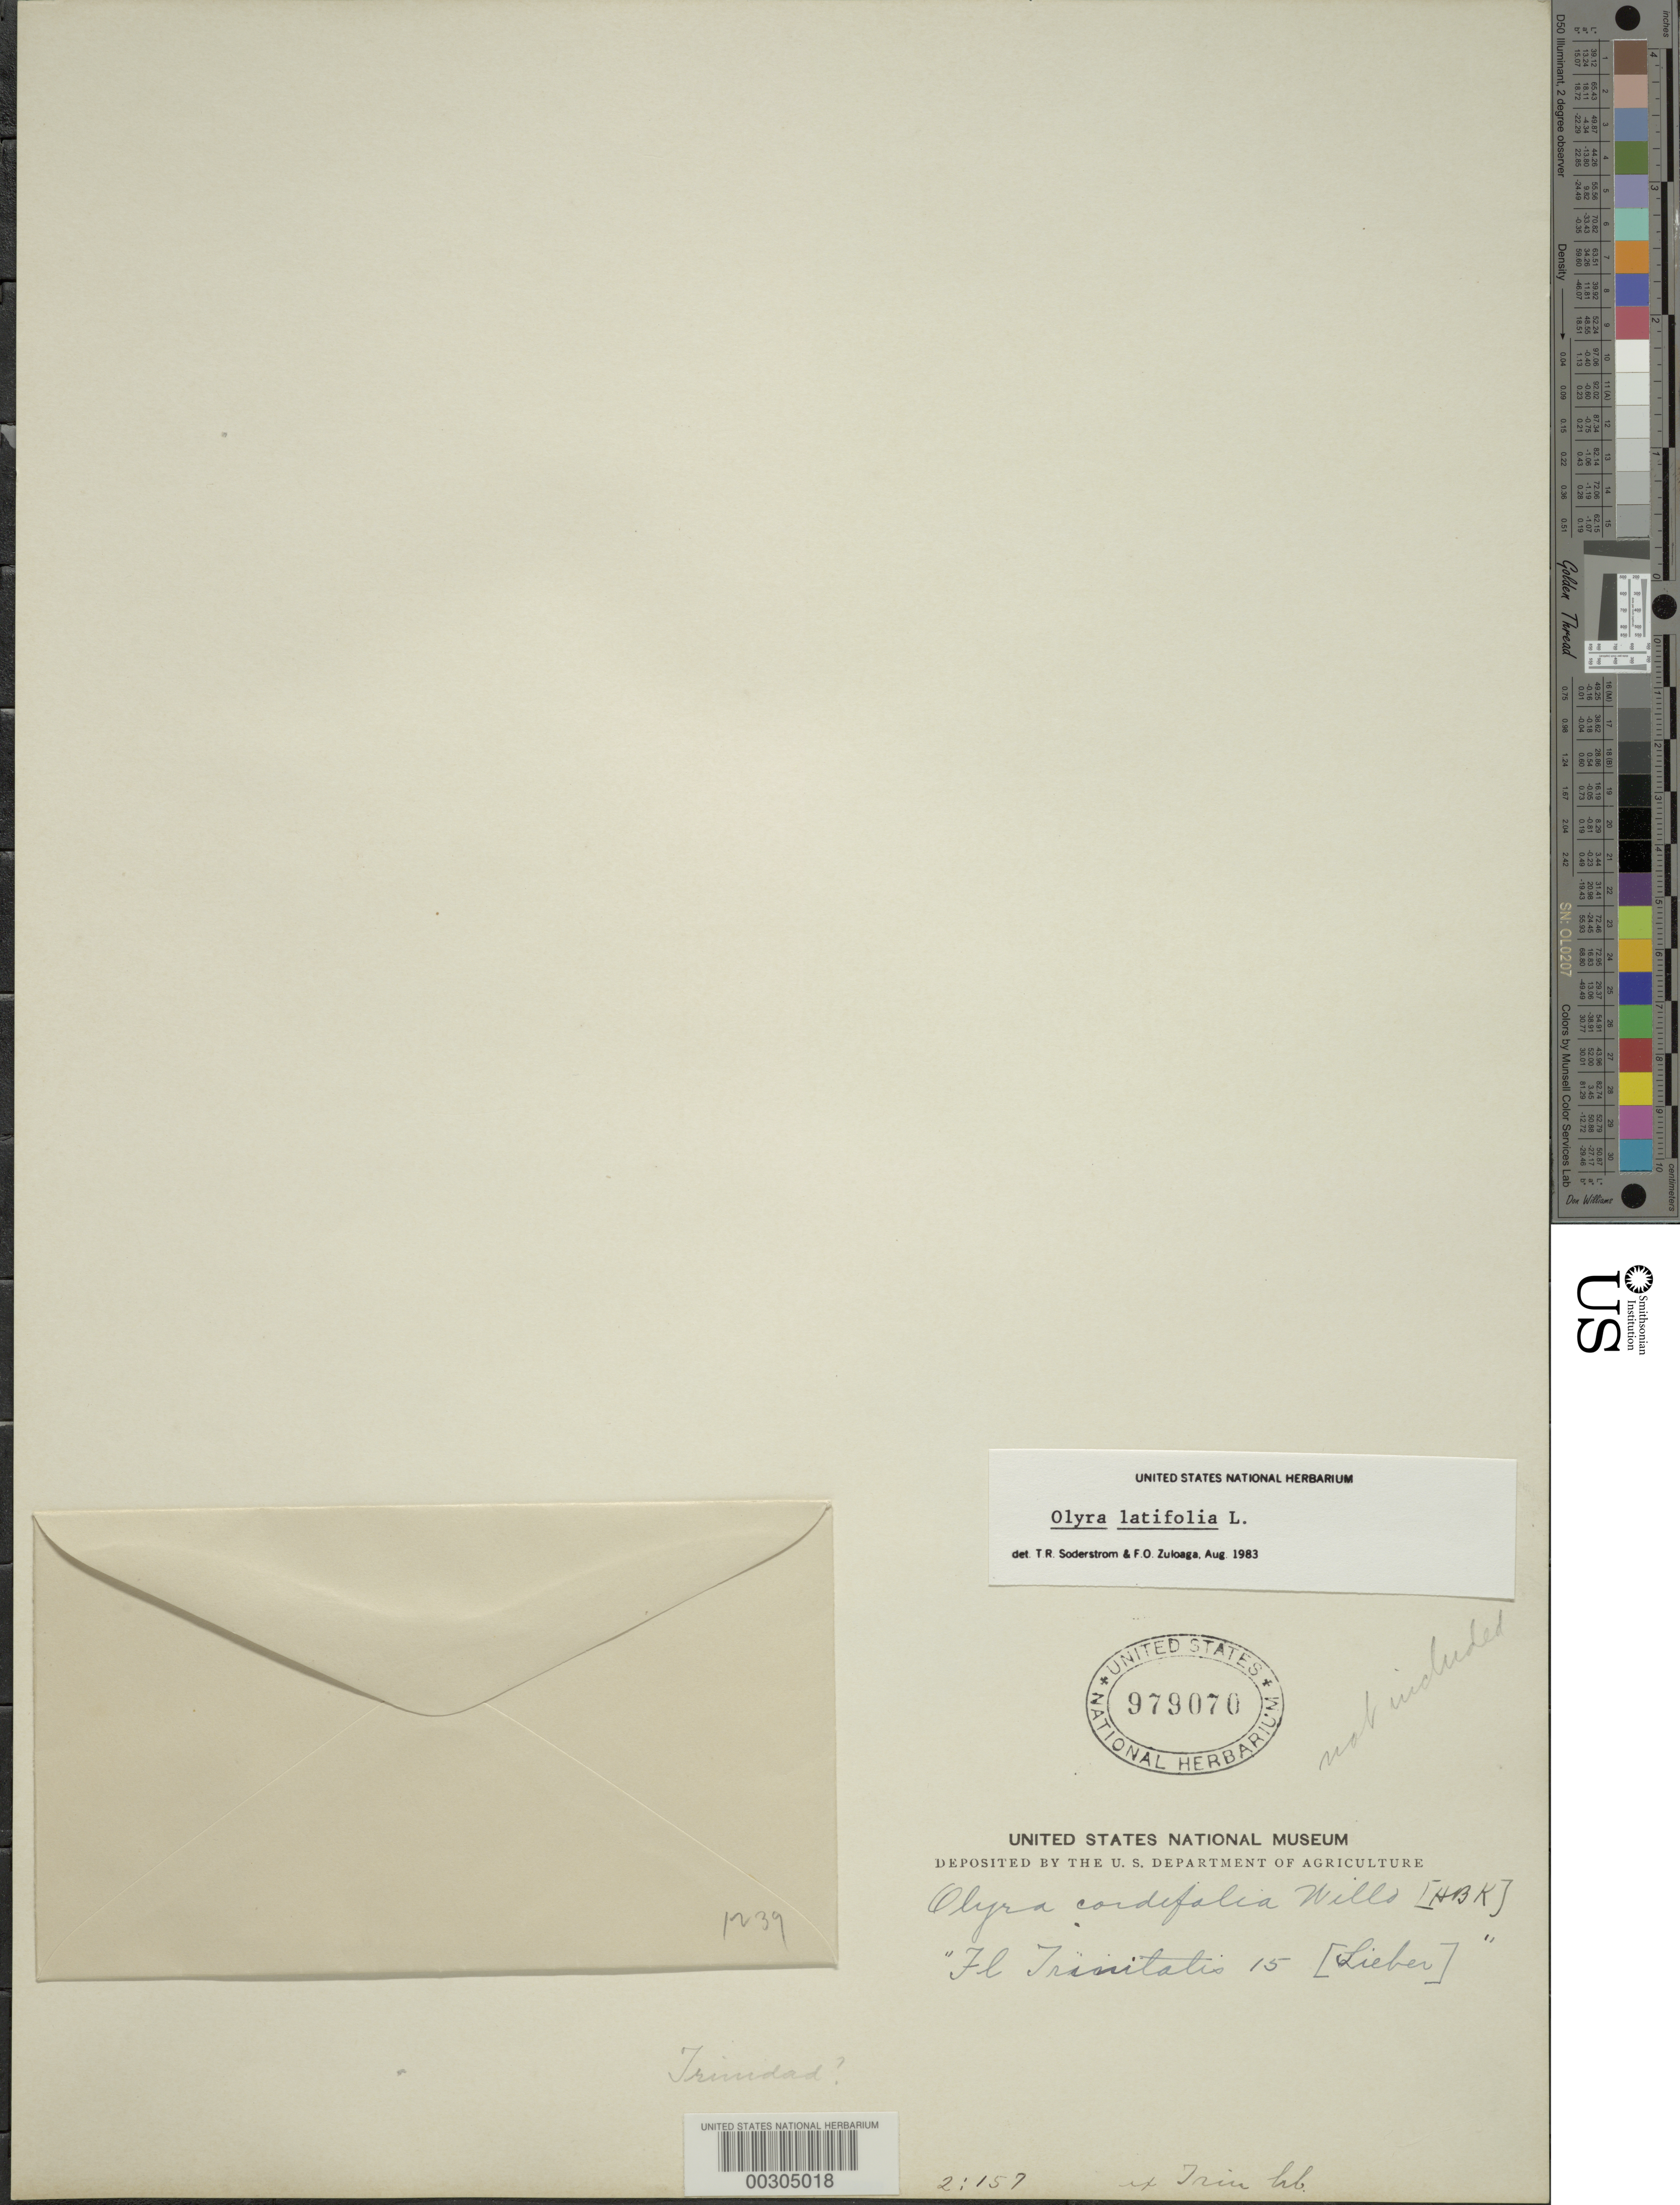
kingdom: Plantae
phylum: Tracheophyta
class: Liliopsida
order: Poales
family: Poaceae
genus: Olyra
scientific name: Olyra latifolia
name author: L.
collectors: -. Lieber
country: Trinidad and Tobago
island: Trinidad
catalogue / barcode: US 979070